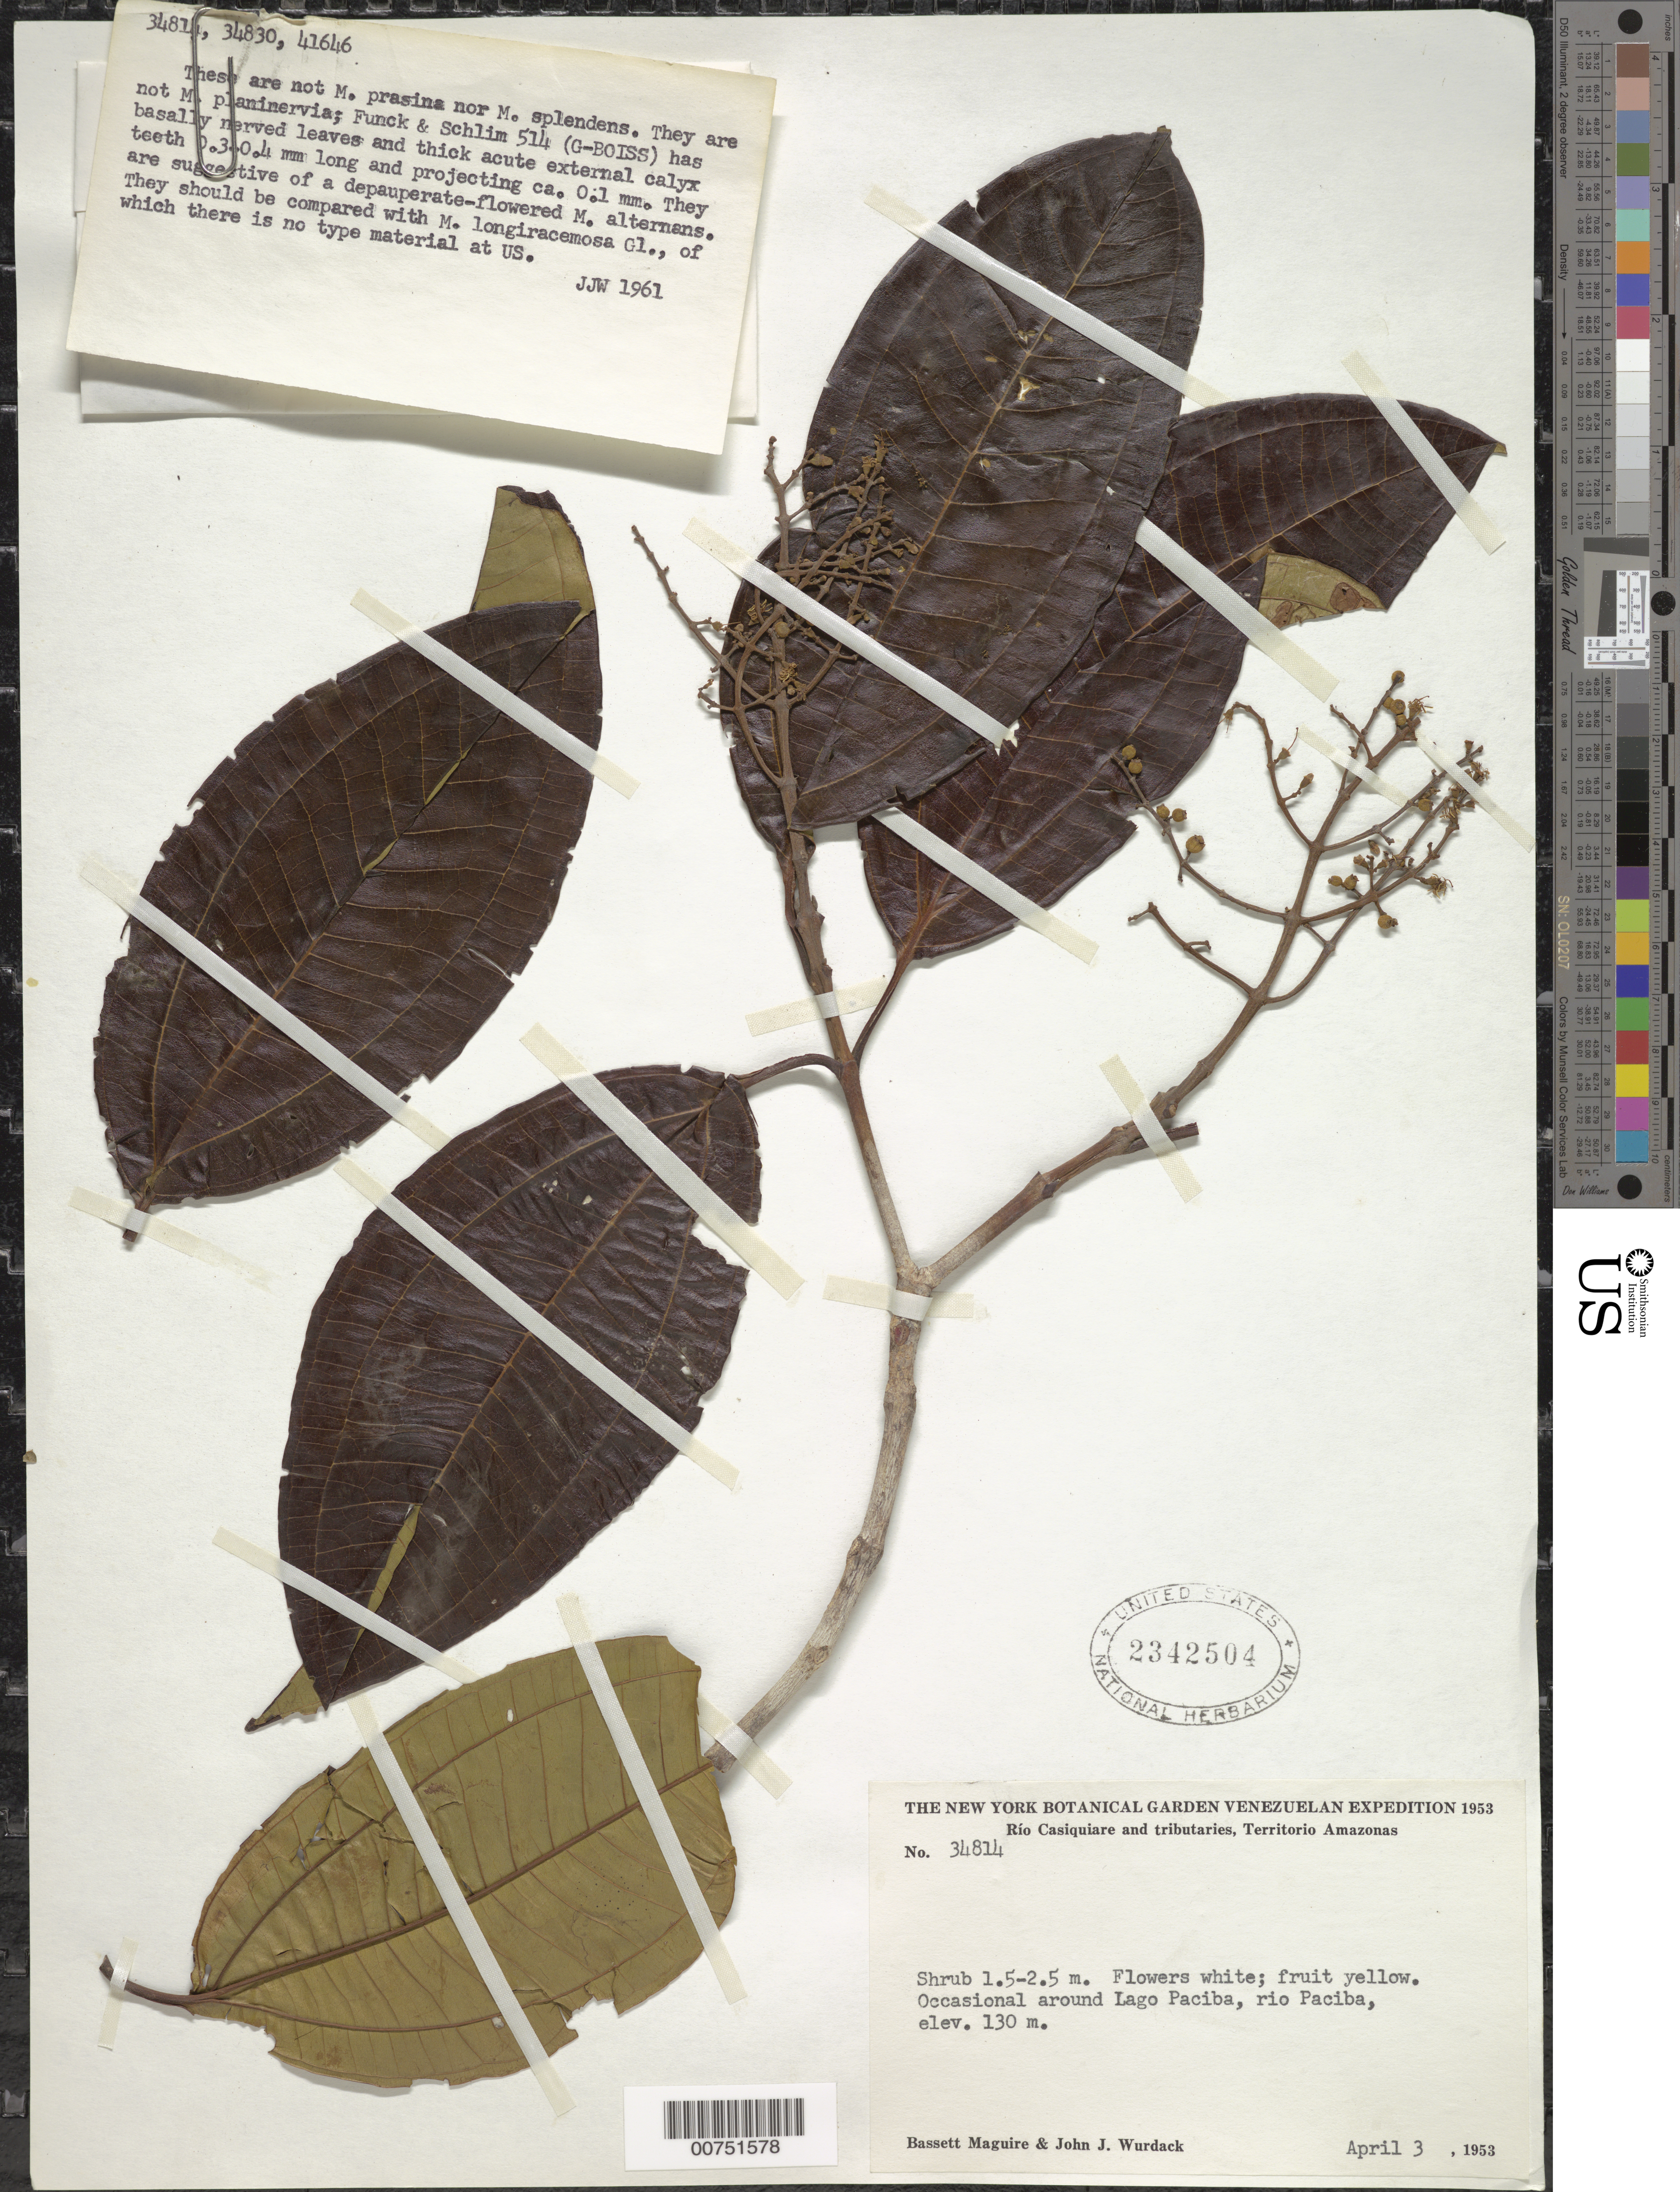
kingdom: Plantae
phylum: Tracheophyta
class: Magnoliopsida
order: Myrtales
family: Melastomataceae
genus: Miconia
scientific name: Miconia sp.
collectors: B. Maguire & J. J. Wurdack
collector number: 34814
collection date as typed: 3-Apr-53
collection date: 1953-04-03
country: Venezuela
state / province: Amazonas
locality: Río Casiquiare, Lago Paciba, Río Paciba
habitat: Around lago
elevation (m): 130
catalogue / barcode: US 2342504